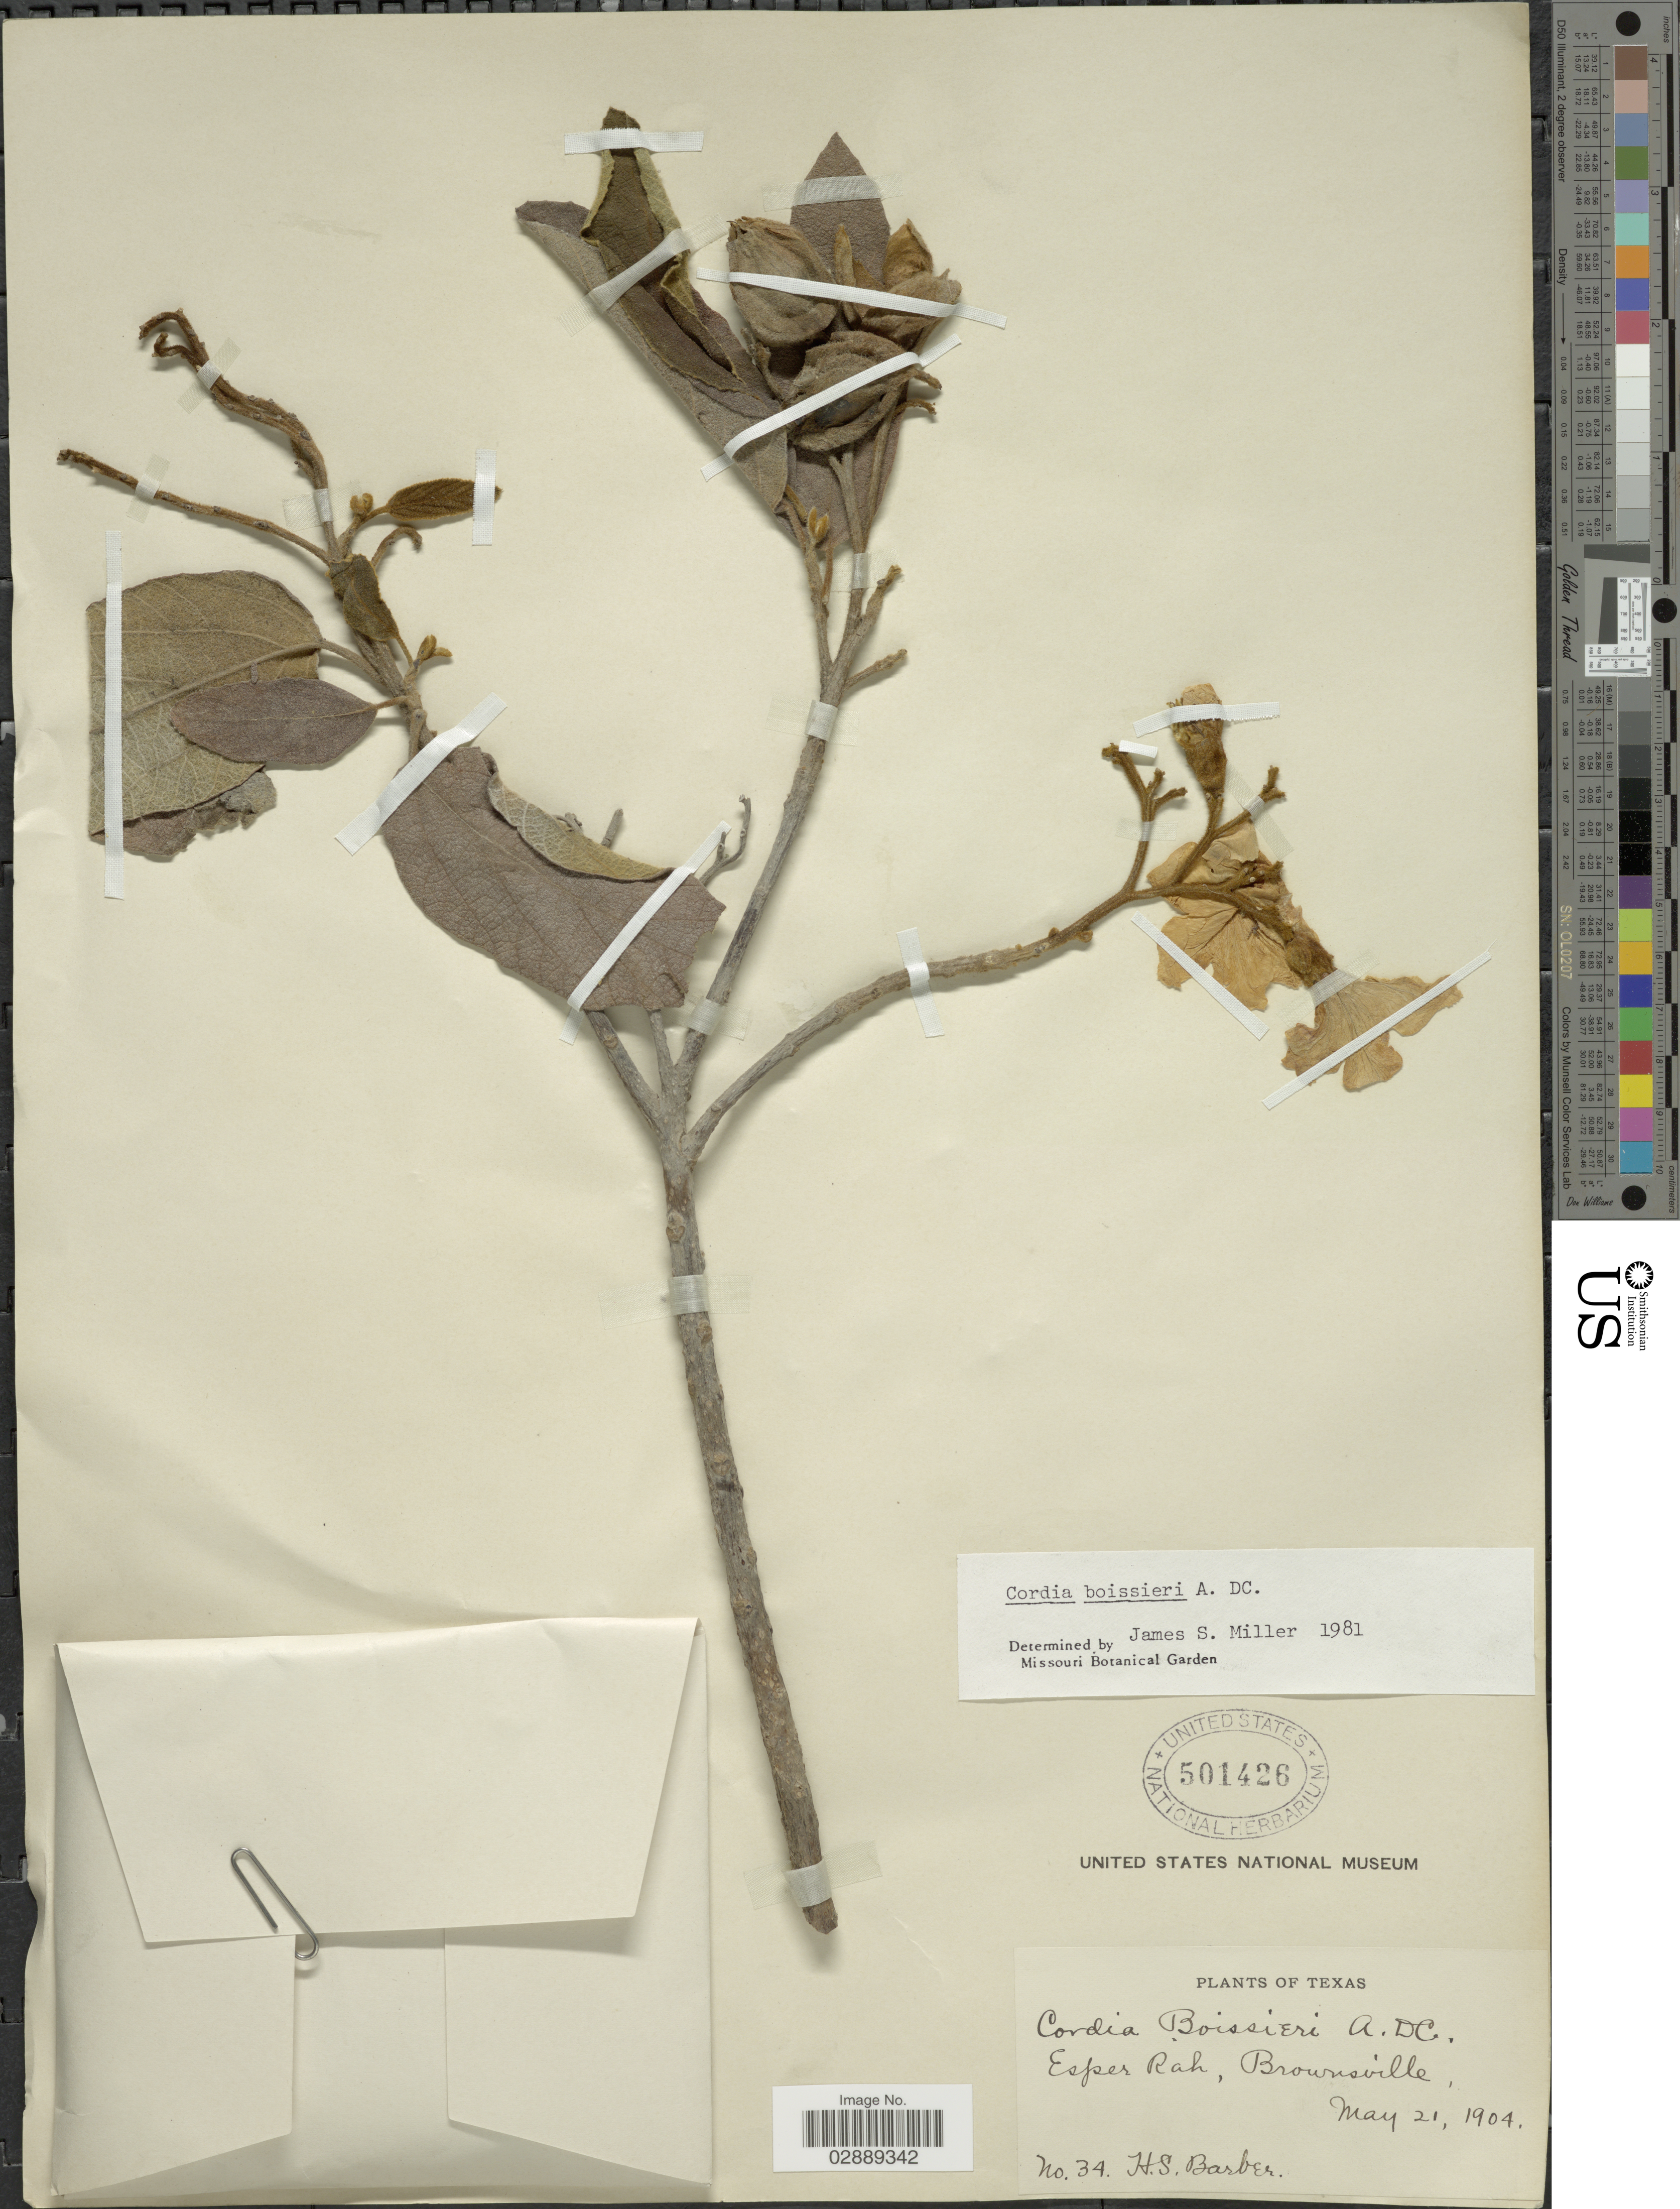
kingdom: Plantae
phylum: Tracheophyta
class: Magnoliopsida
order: Boraginales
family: Cordiaceae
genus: Cordia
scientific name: Cordia boissieri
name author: A. DC.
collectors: H. Barber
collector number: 34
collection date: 1904-05-21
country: United States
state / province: Texas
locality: Esper Rah. (Esperanzo Ranch) Brownsville.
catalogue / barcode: US 501426